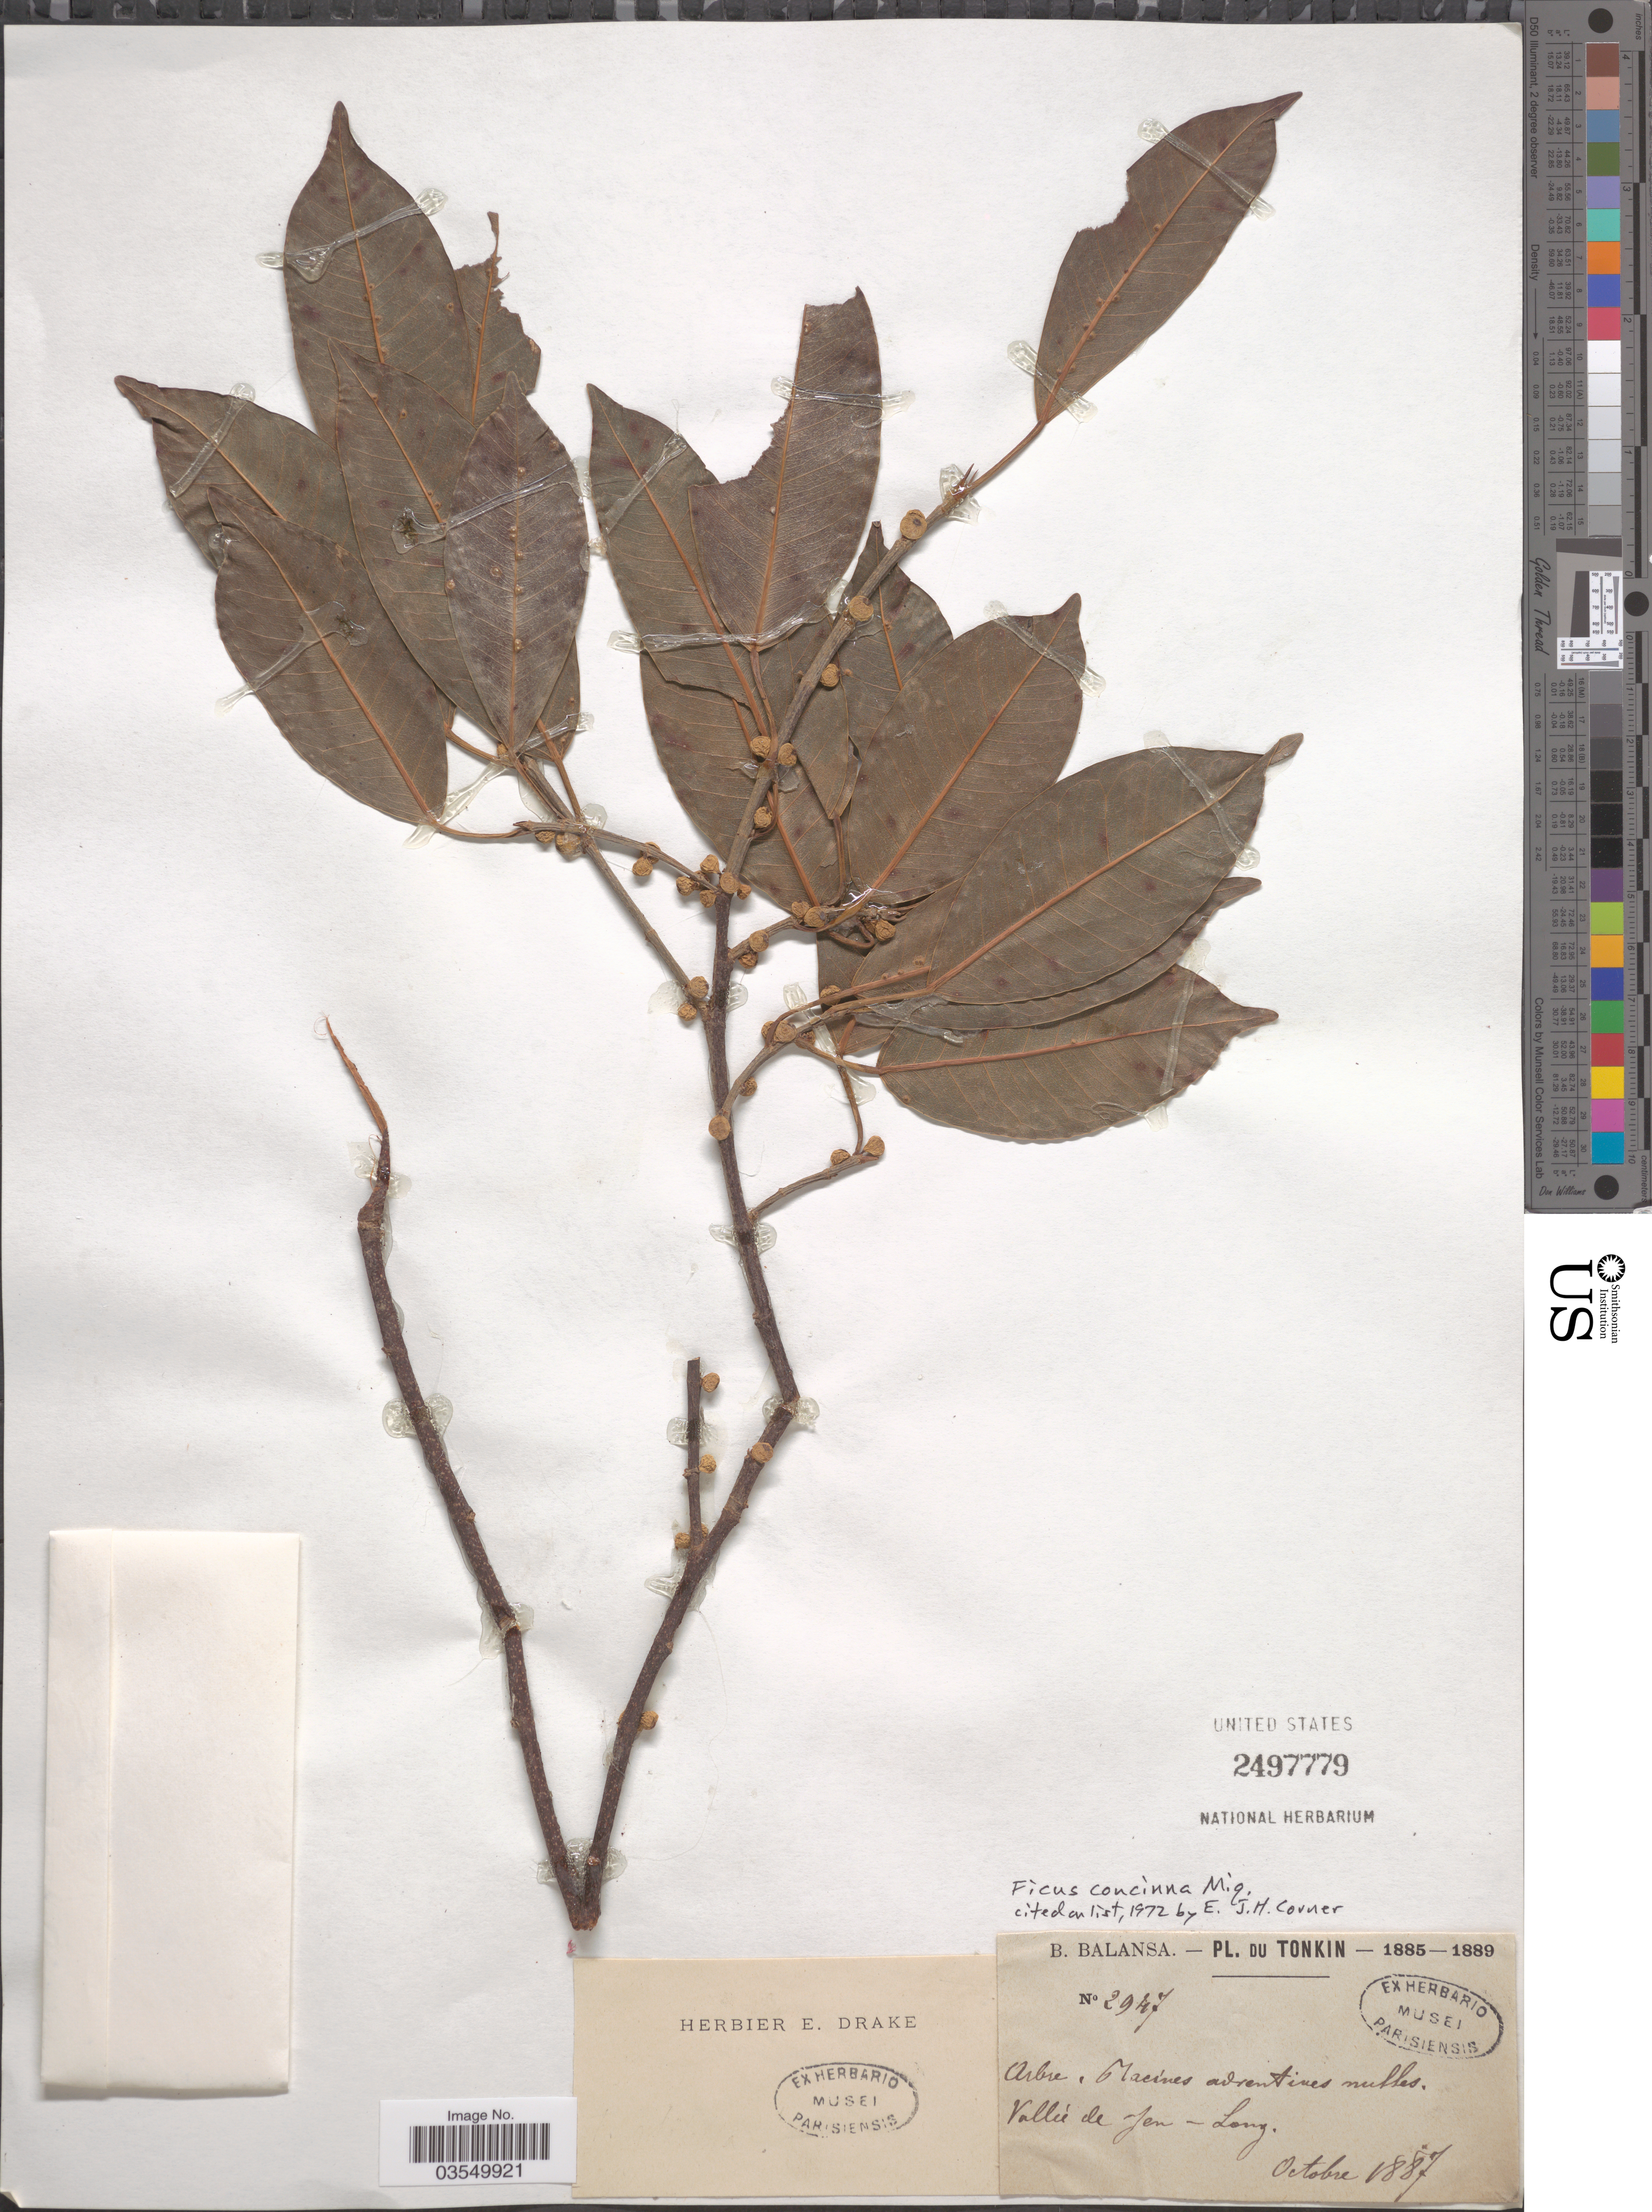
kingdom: Plantae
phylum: Tracheophyta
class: Magnoliopsida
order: Rosales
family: Moraceae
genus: Ficus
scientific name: Ficus concinna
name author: Miq.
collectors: B. Balansa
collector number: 2947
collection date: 1887-10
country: Vietnam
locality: Tonkin. Valleé de Jen-Long.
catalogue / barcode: US 2497779